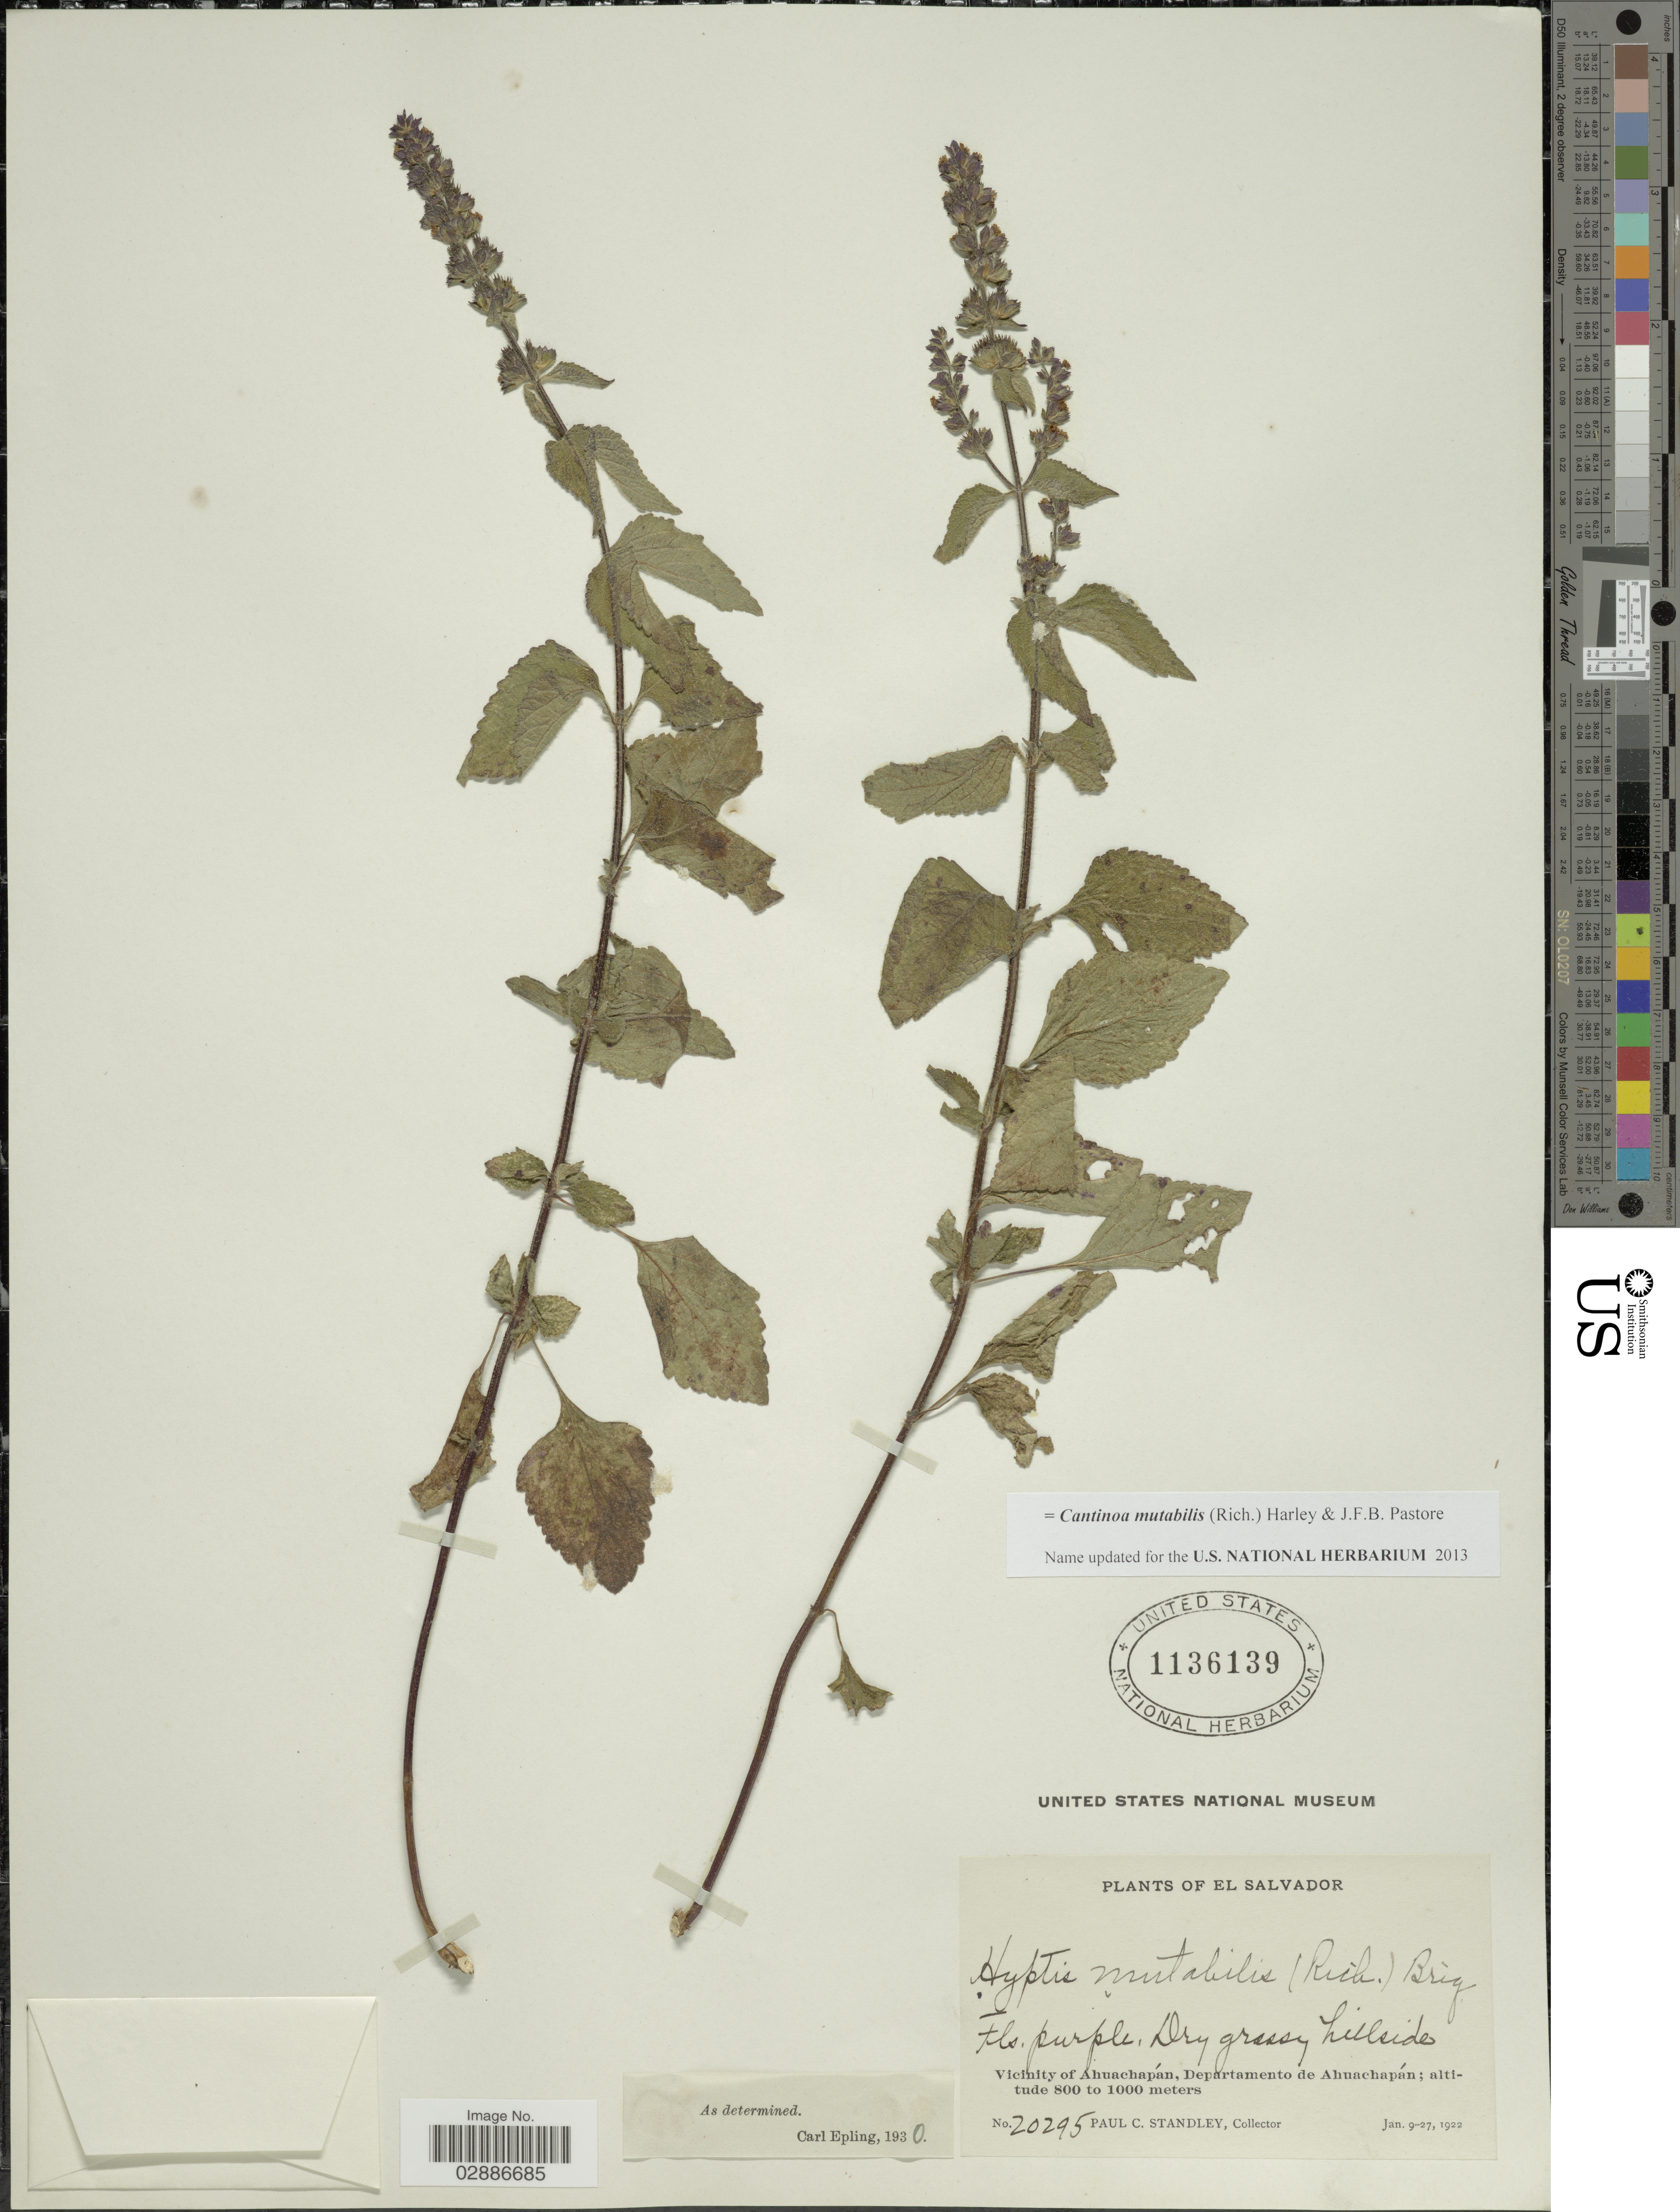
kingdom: Plantae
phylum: Tracheophyta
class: Magnoliopsida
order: Lamiales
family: Lamiaceae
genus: Cantinoa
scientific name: Cantinoa mutabilis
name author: (Epling) Harley & J.F.B. Pastore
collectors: P. C. Standley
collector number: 20295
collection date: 1922-01-09/1922-01-27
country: El Salvador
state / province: Ahuachapan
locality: Vicinity of Ahuachapán, Departamento de Ahuachapán.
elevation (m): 800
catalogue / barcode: US 1136139